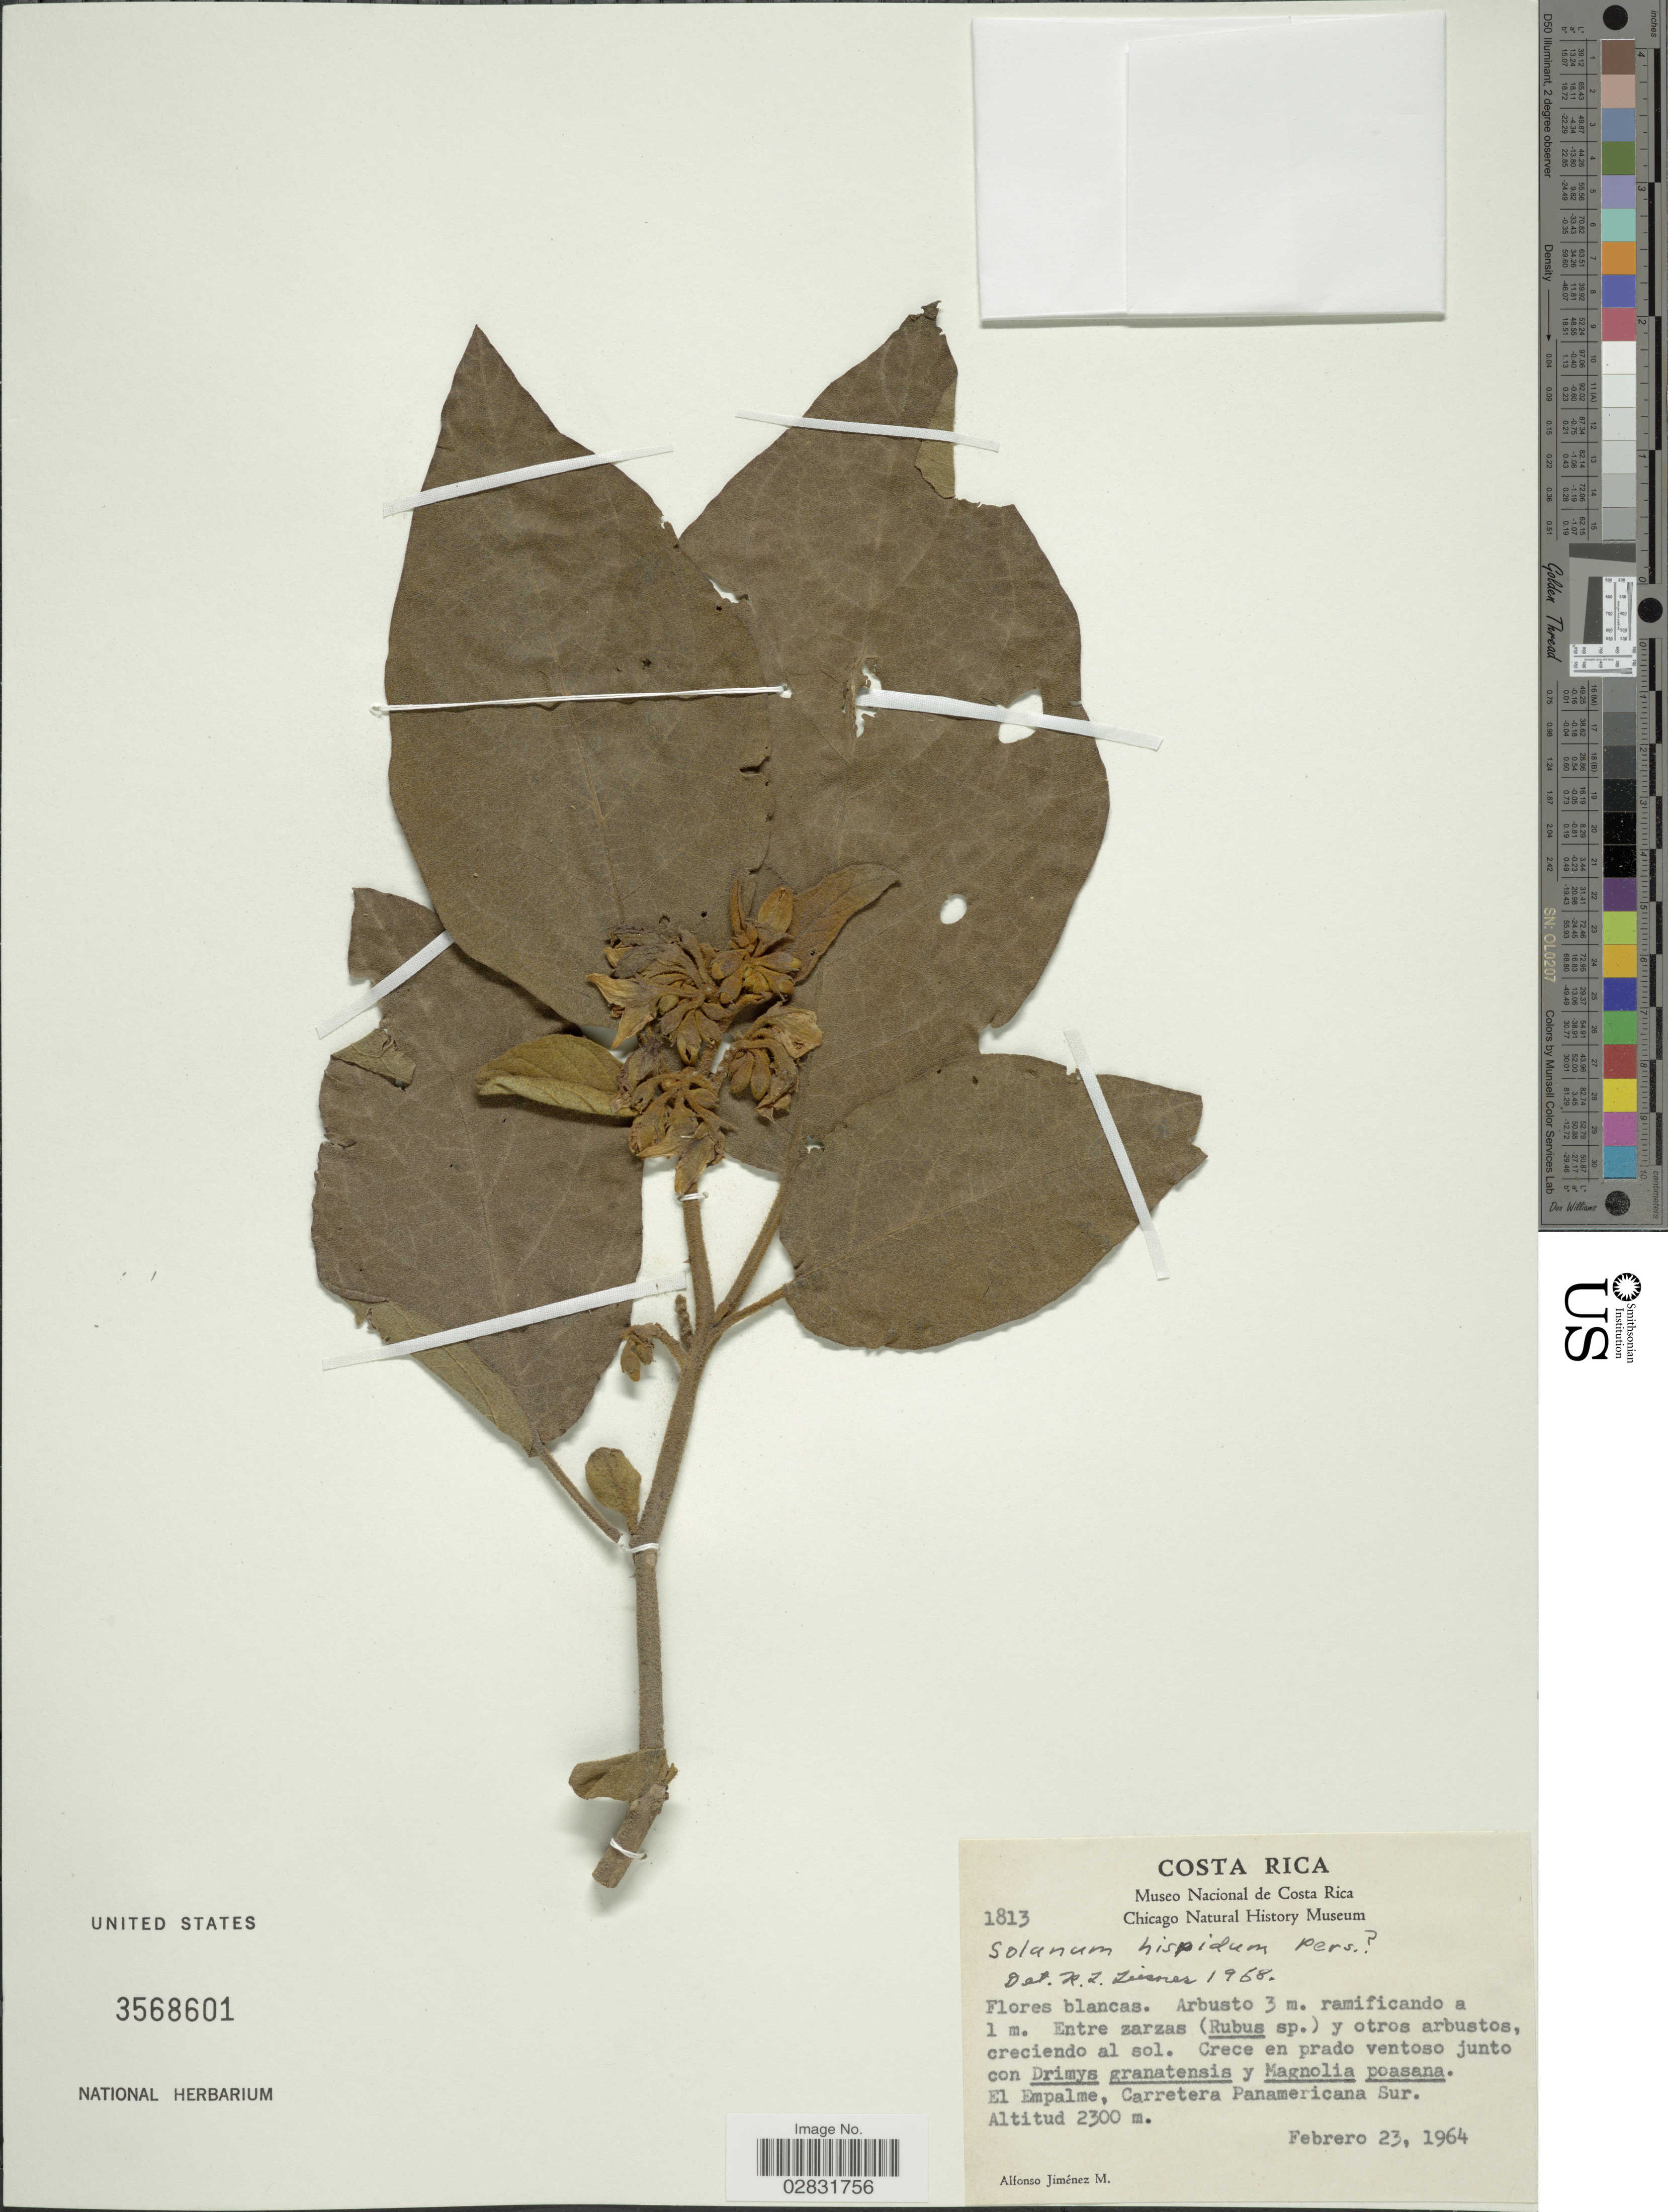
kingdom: Plantae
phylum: Tracheophyta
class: Magnoliopsida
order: Solanales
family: Solanaceae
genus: Solanum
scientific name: Solanum hispidum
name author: Pers.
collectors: A. Jimenez M.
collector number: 1813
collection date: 1964-02-23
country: Costa Rica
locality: El Empalme, Carretera Panamericana Sur.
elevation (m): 2300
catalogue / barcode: US 3568601